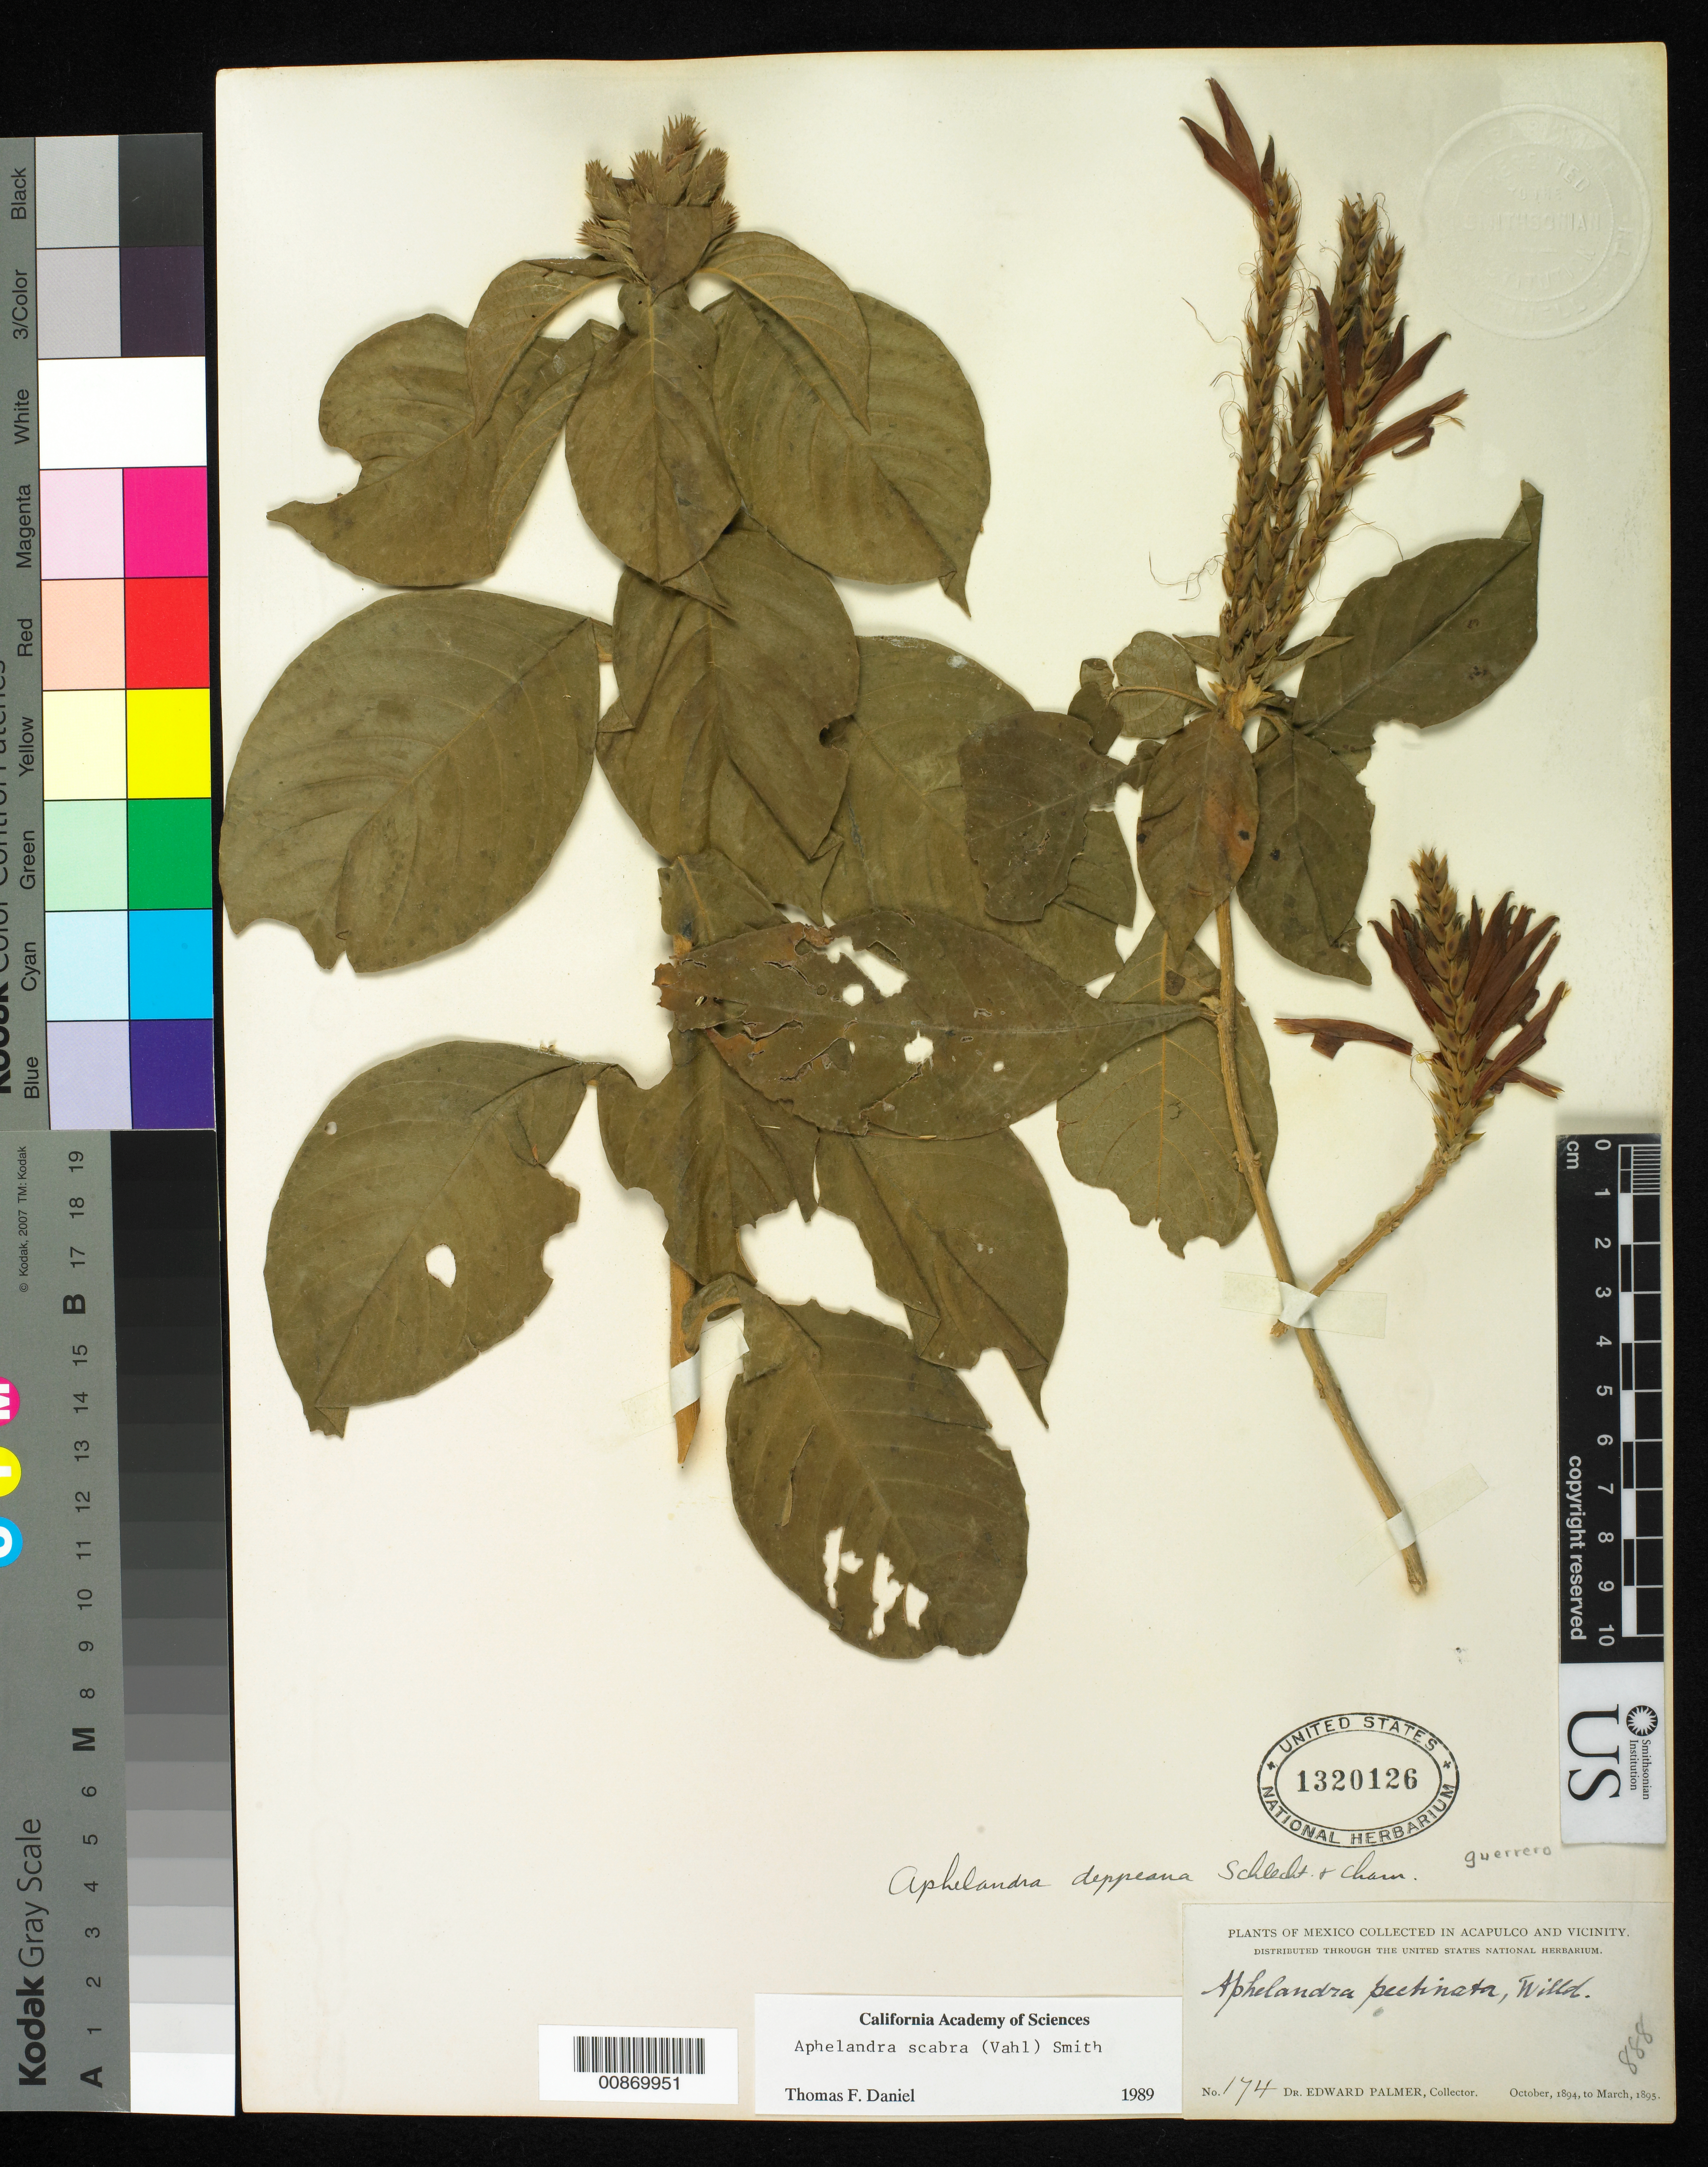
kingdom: Plantae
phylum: Tracheophyta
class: Magnoliopsida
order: Lamiales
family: Acanthaceae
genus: Aphelandra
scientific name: Aphelandra scabra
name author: (Vahl) Sm.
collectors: E. Palmer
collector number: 174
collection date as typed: Oct 1894 to -- Mar 1895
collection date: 1894-10/1895-03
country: Mexico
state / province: Guerrero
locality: Acapulco, Guerrero and vicinity.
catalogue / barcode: US 1320126